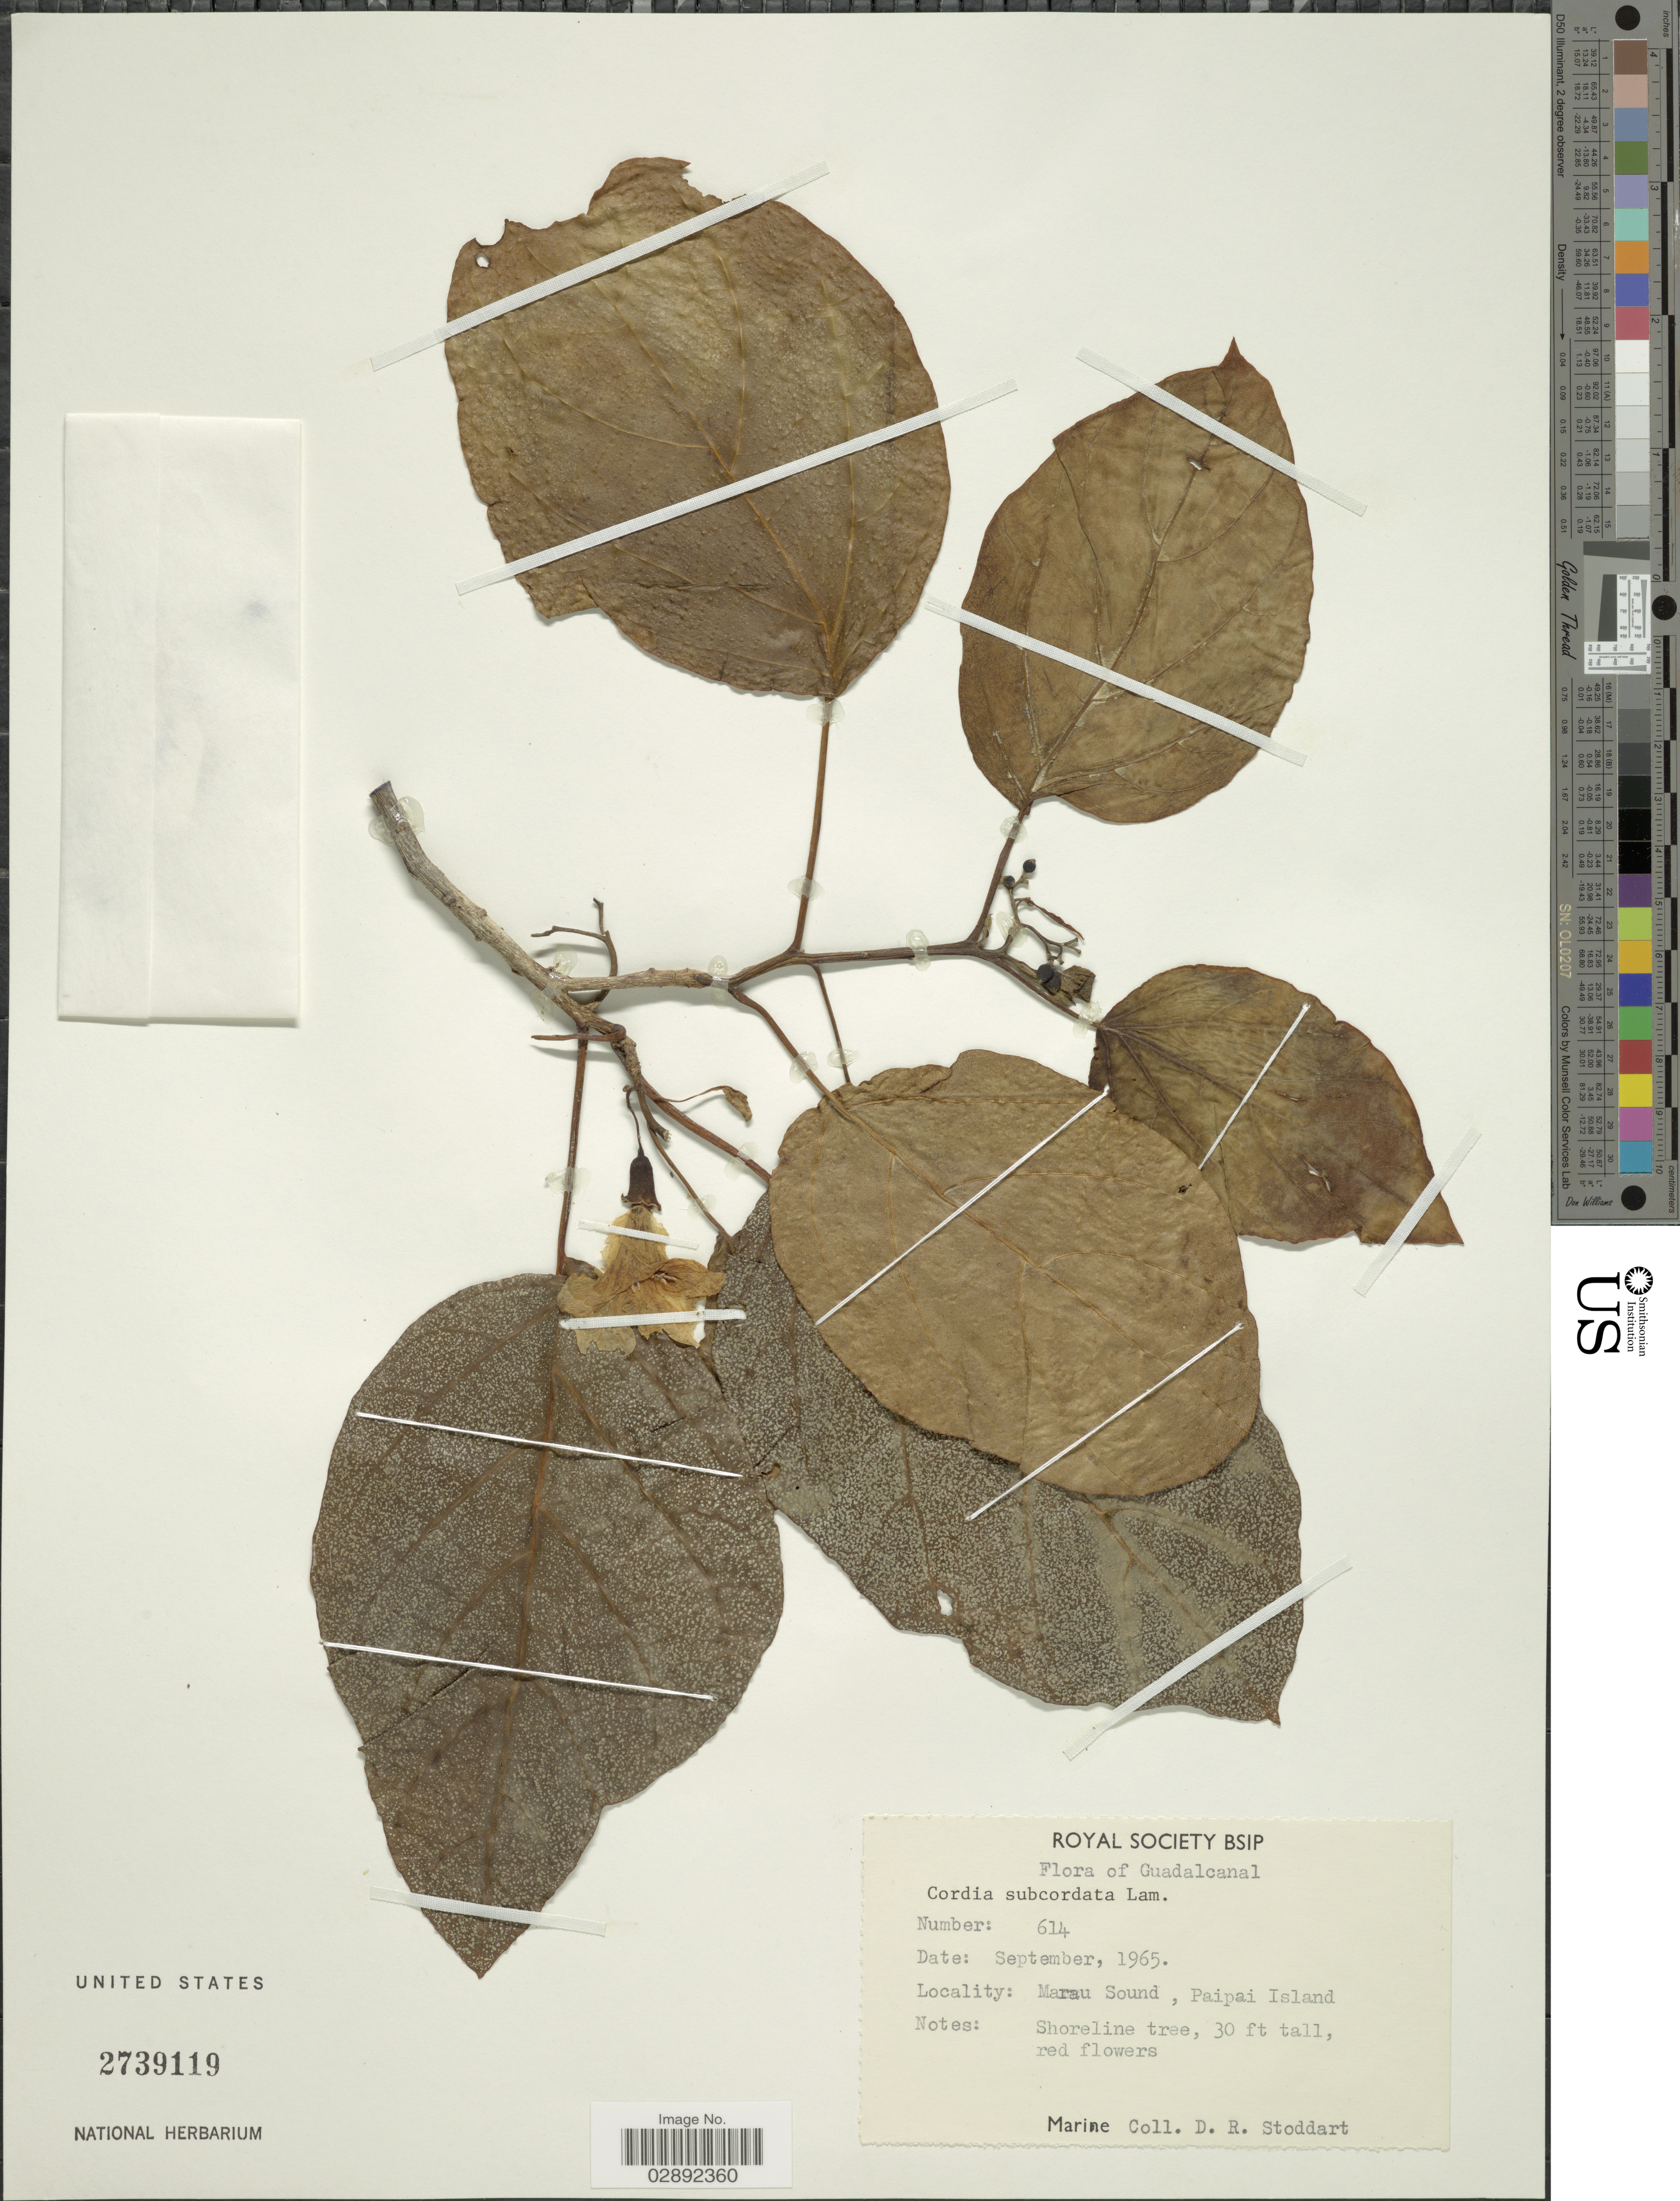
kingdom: Plantae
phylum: Tracheophyta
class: Magnoliopsida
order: Boraginales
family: Cordiaceae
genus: Cordia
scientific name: Cordia subcordata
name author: Lam.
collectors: D. R. Stoddart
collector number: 614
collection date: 1965-09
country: Solomon Islands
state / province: Solomon Islands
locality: Guadalcanal. Marau Sound, Paipai Island.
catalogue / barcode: US 2739119